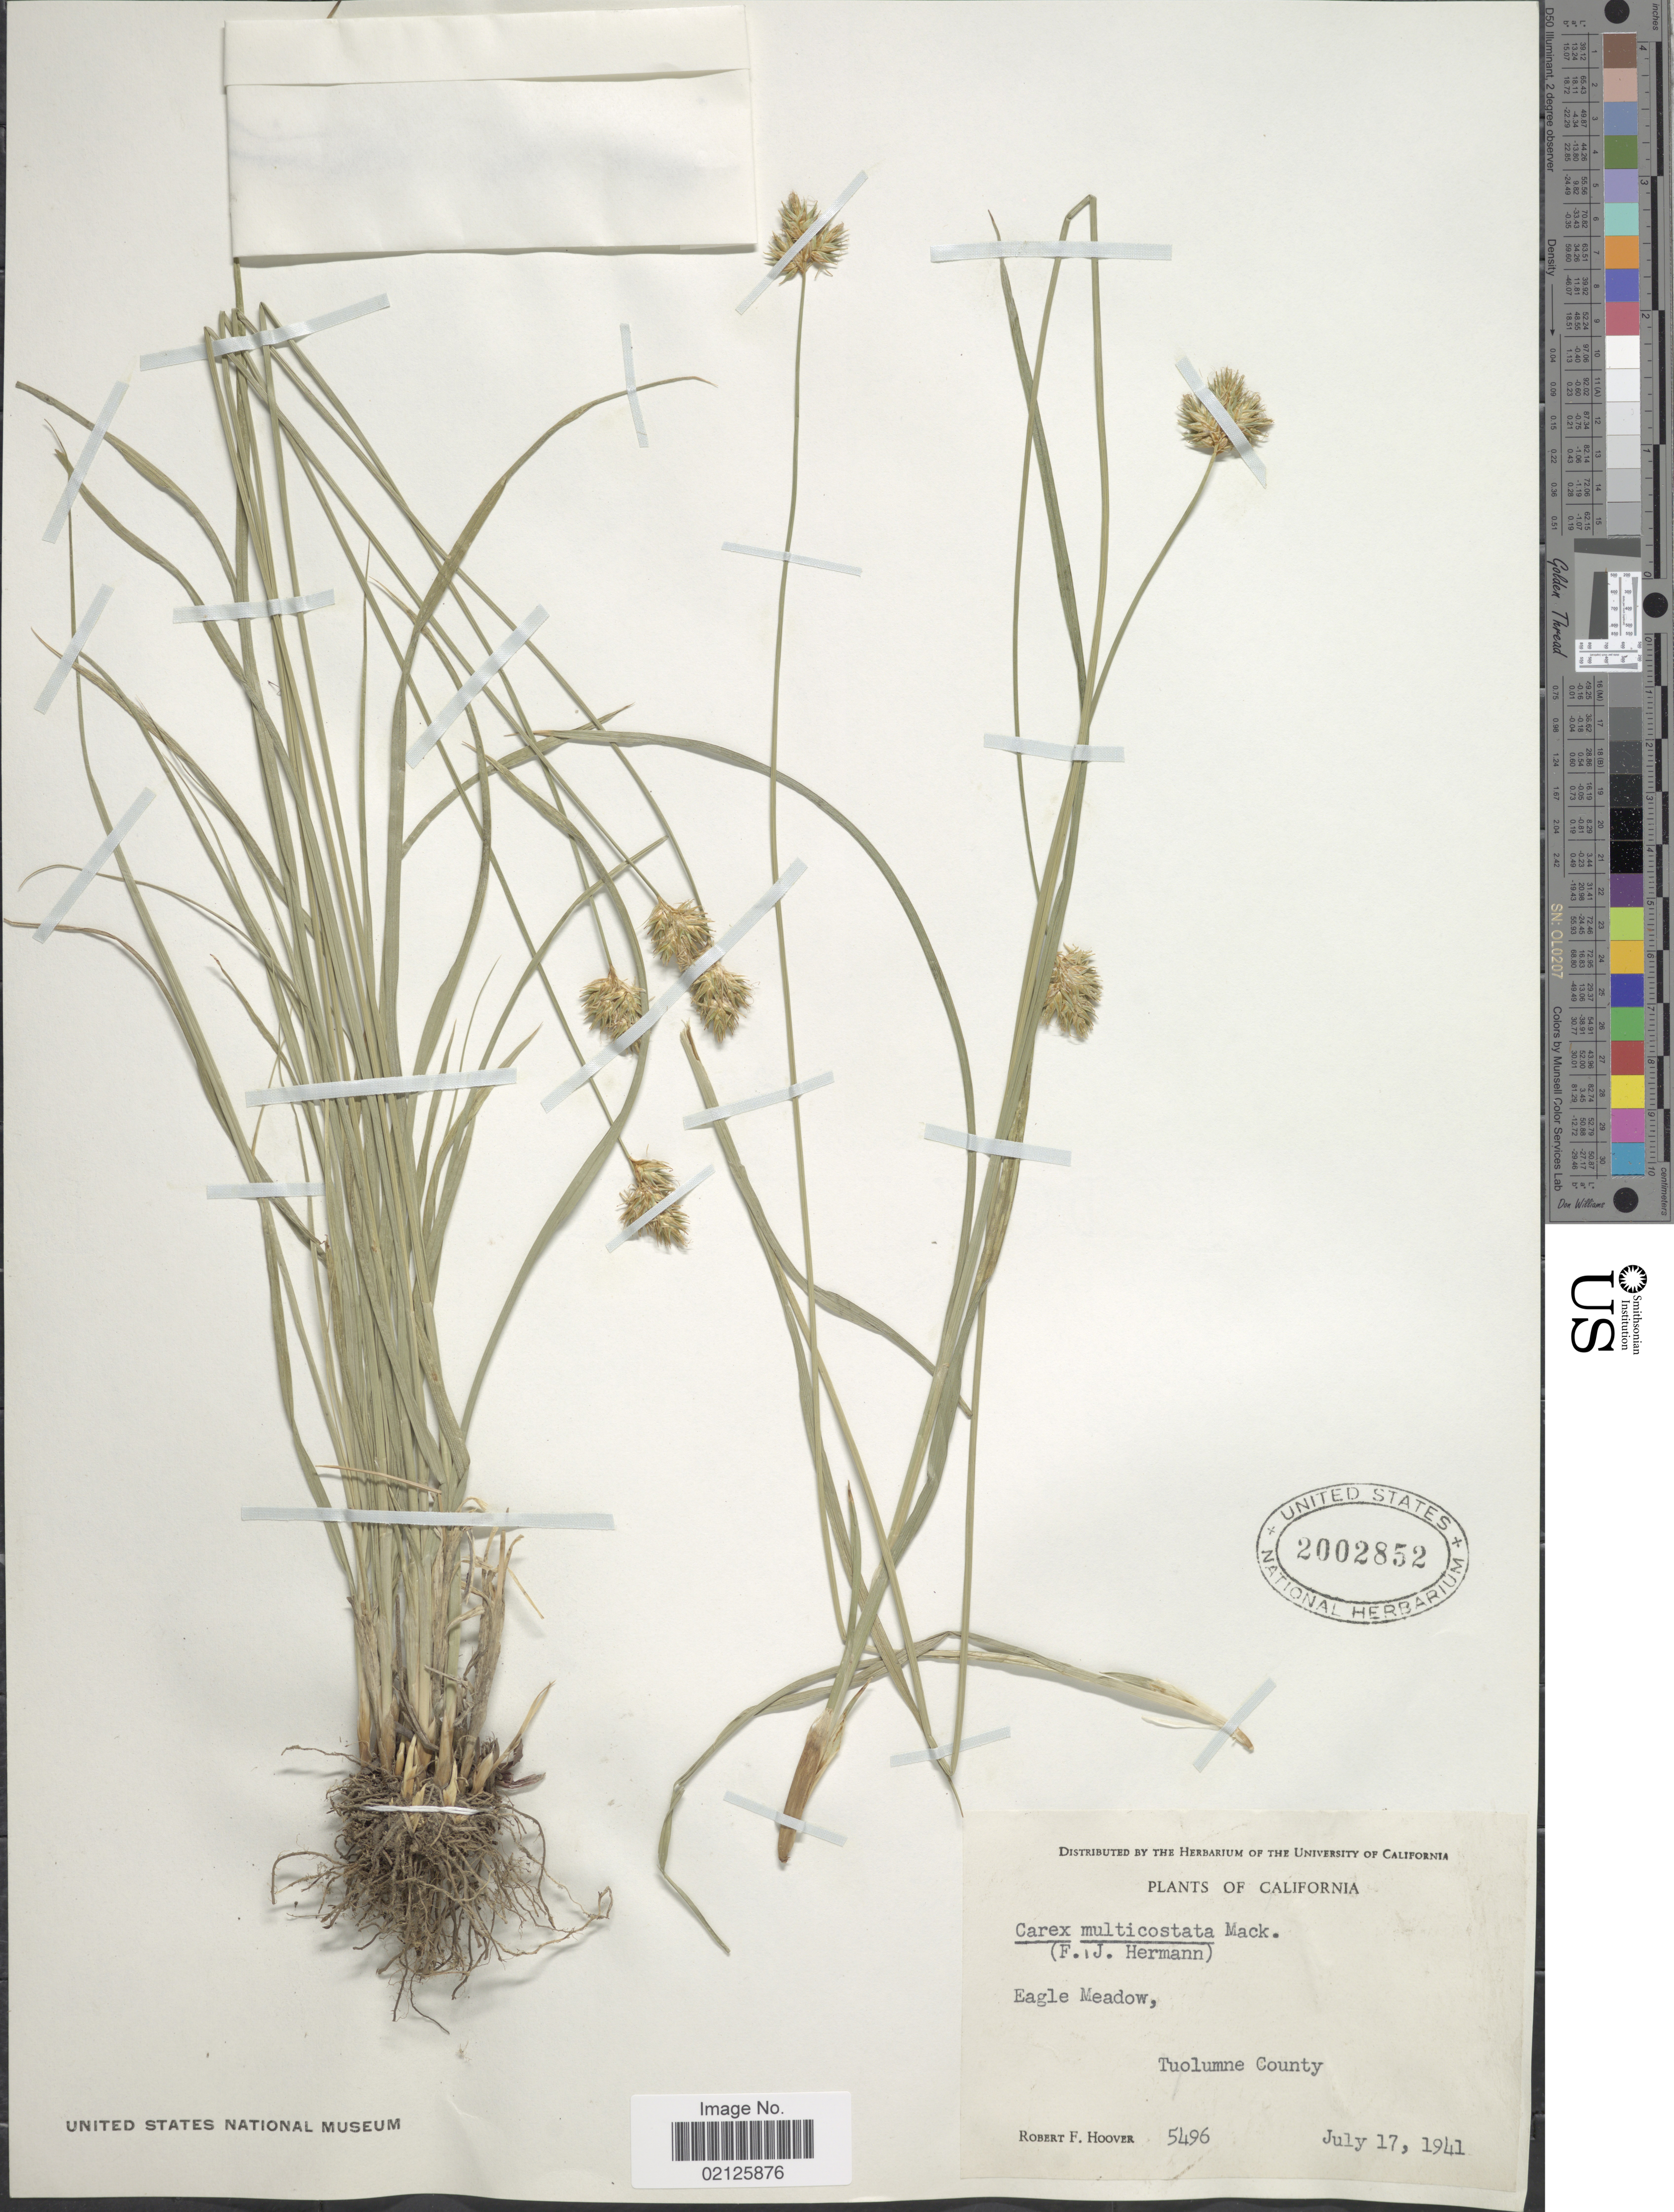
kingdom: Plantae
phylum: Tracheophyta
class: Liliopsida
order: Poales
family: Cyperaceae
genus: Carex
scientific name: Carex multicostata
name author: Mack.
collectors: R. F. Hoover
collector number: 5496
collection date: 1941-07-17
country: United States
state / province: California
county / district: Tuolumne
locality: Eagle Meadow, Tuolumne County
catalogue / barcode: US 2002852